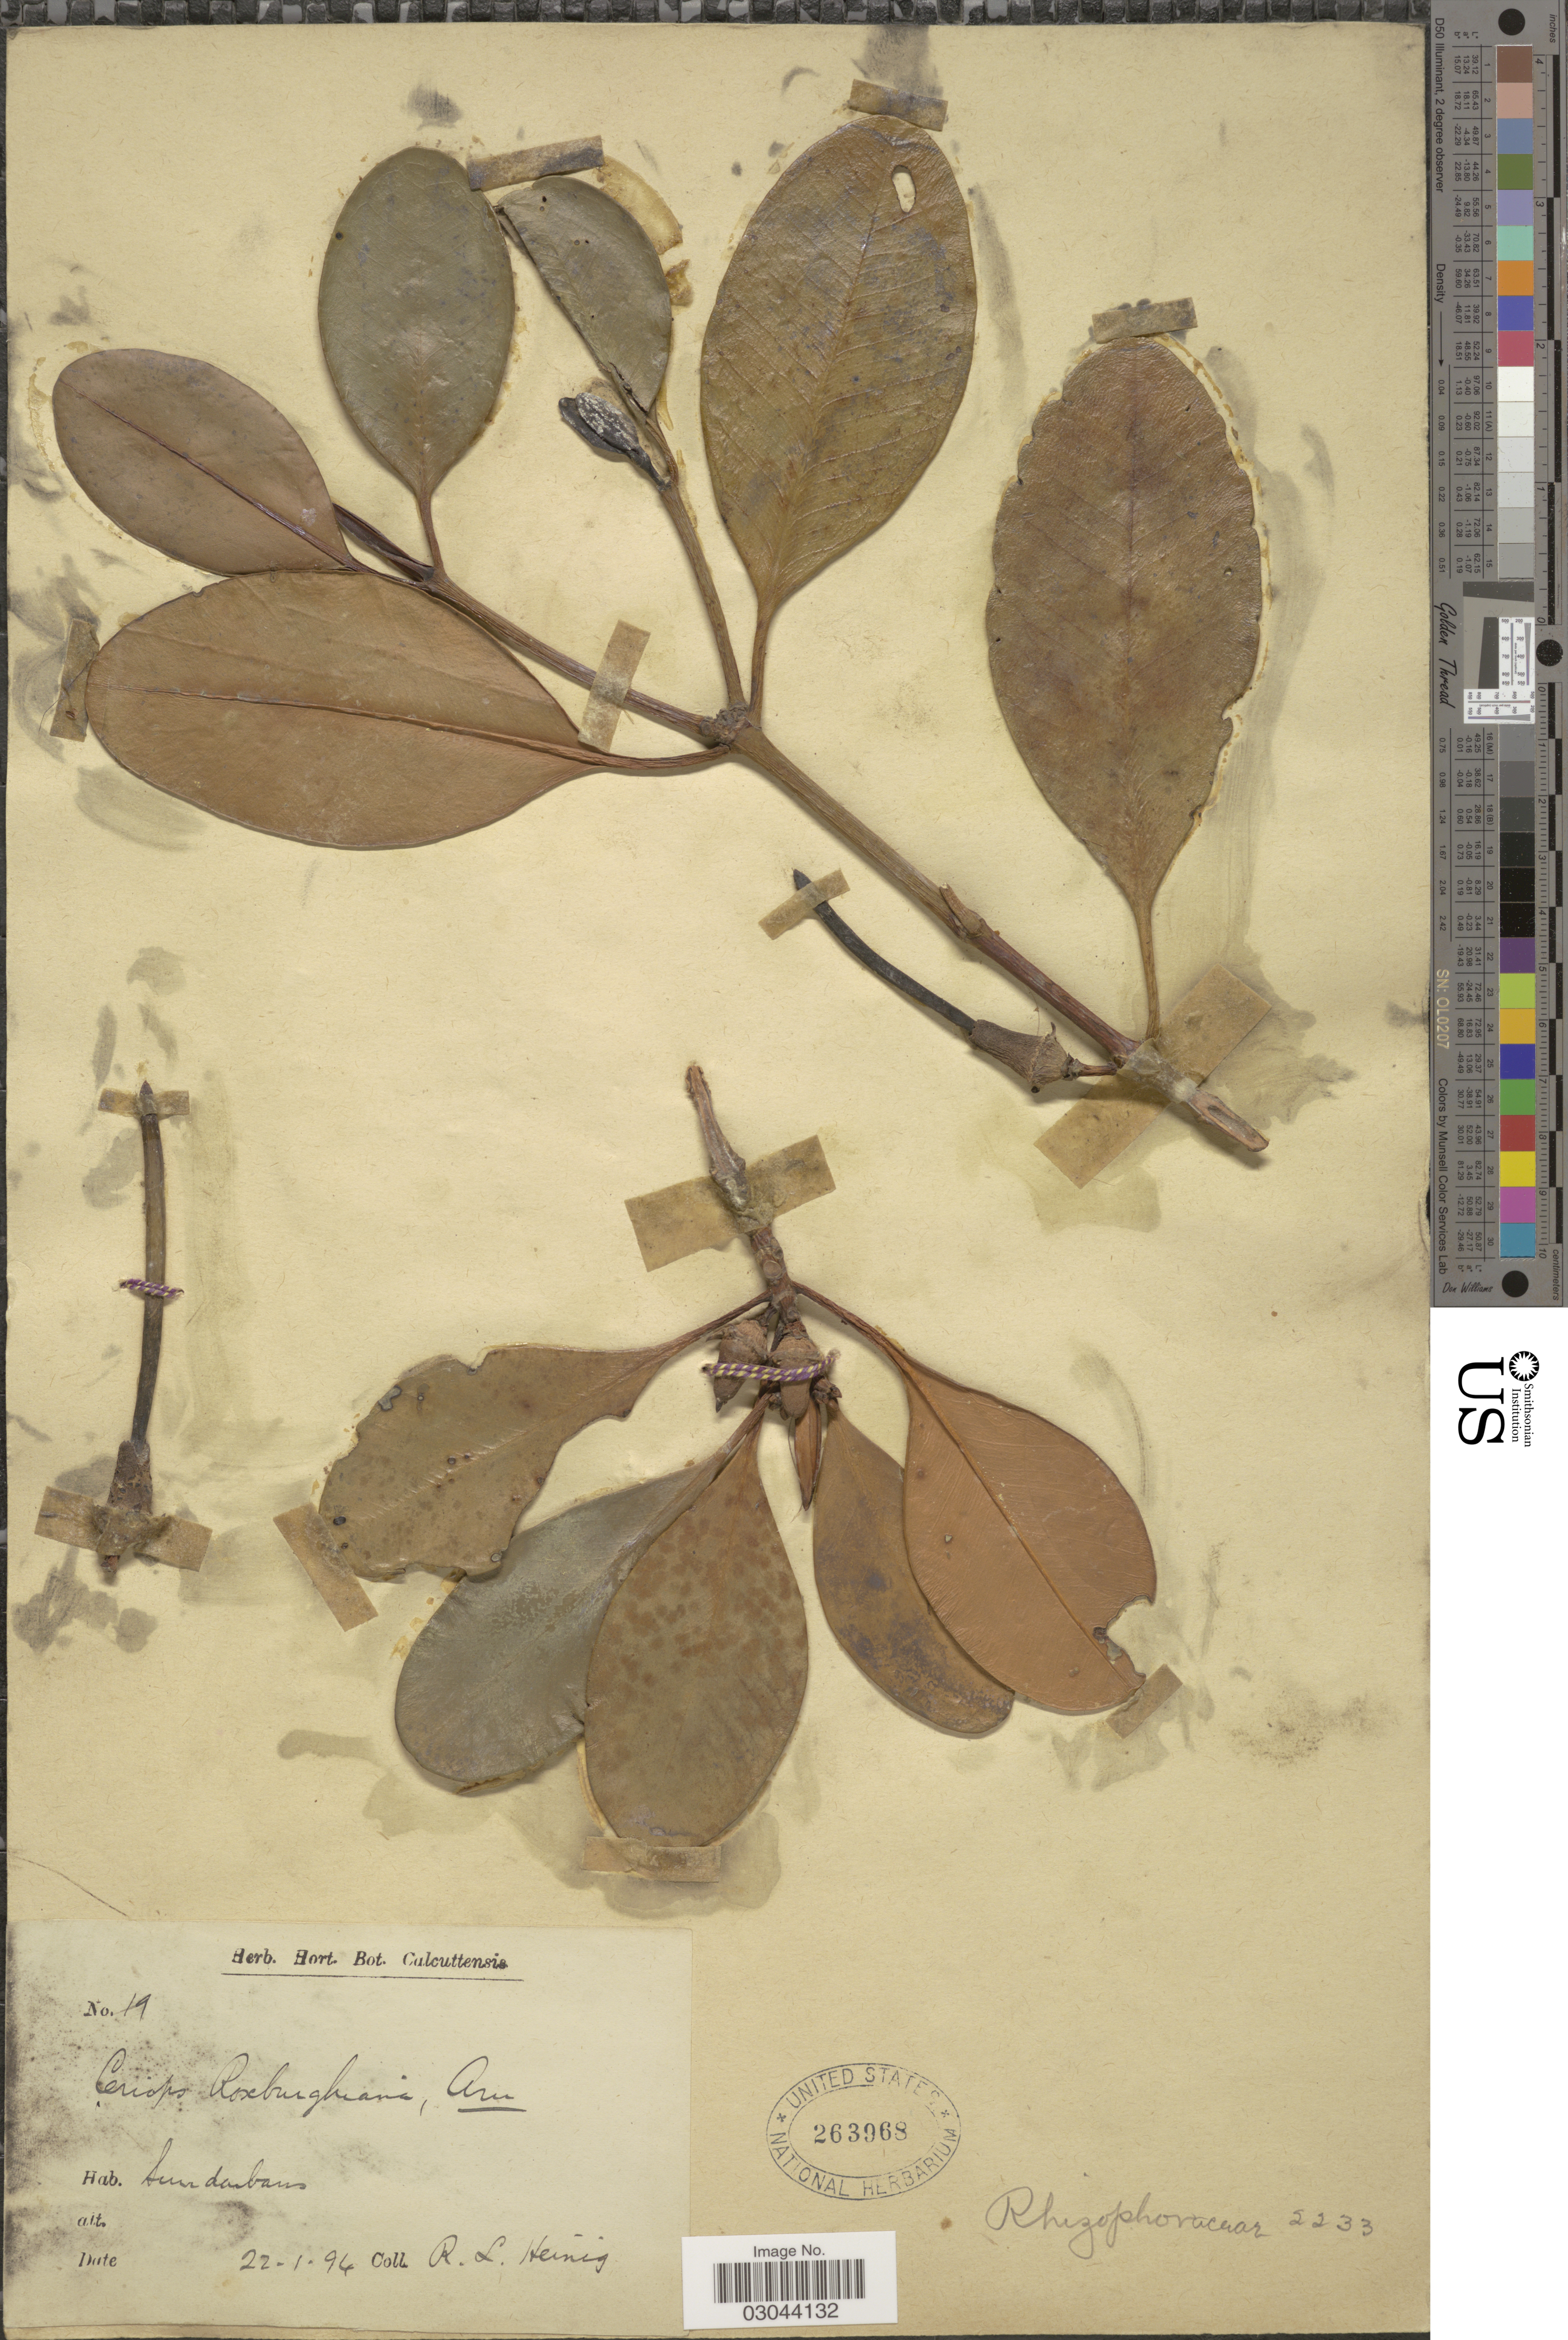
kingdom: Plantae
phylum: Tracheophyta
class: Magnoliopsida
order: Malpighiales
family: Rhizophoraceae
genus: Ceriops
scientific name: Ceriops tagal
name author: (Perr.) C.B. Rob.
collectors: R. Heinig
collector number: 19?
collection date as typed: Transcribed d/m/y: 22/1/94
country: India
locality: Sunderbans.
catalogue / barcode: US 263968